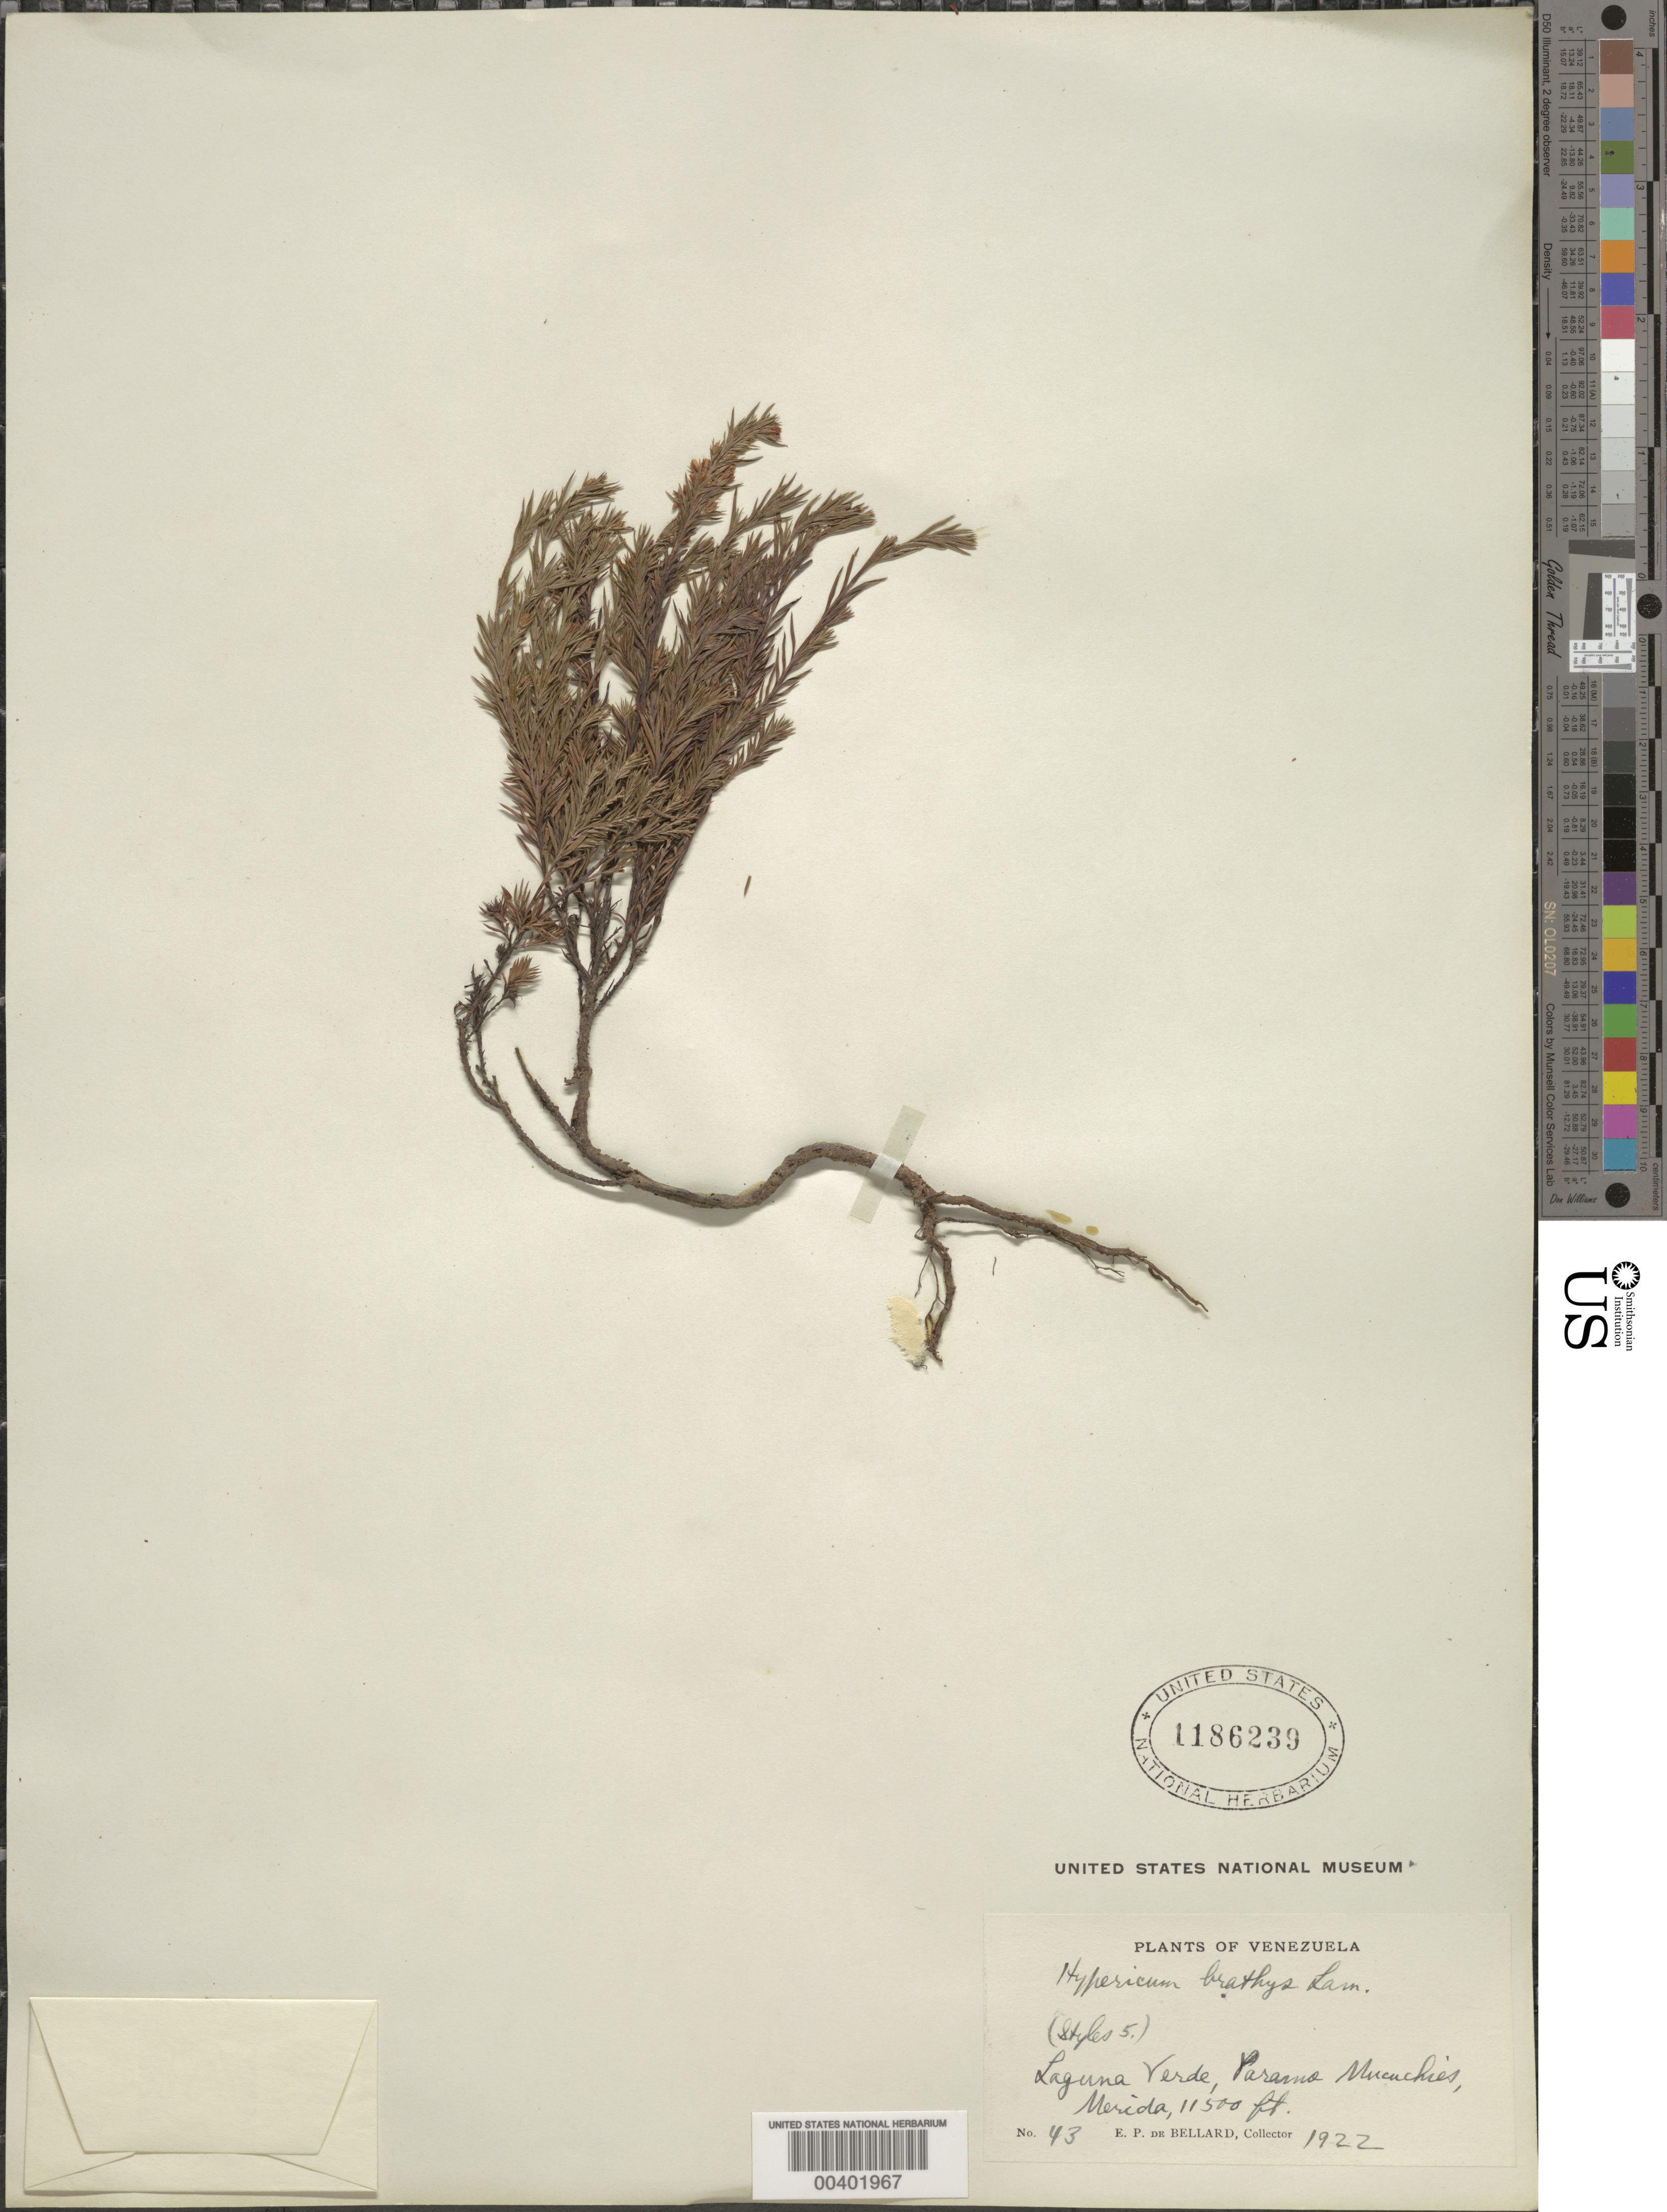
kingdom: Plantae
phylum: Tracheophyta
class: Magnoliopsida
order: Malpighiales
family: Hypericaceae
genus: Hypericum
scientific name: Hypericum juniperinum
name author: Kunth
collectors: E. Bellard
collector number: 43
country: Venezuela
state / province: Mérida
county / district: Rangel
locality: Laguna Verde, Páramo Mucuchíes Verde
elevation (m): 3505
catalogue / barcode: US 1186239